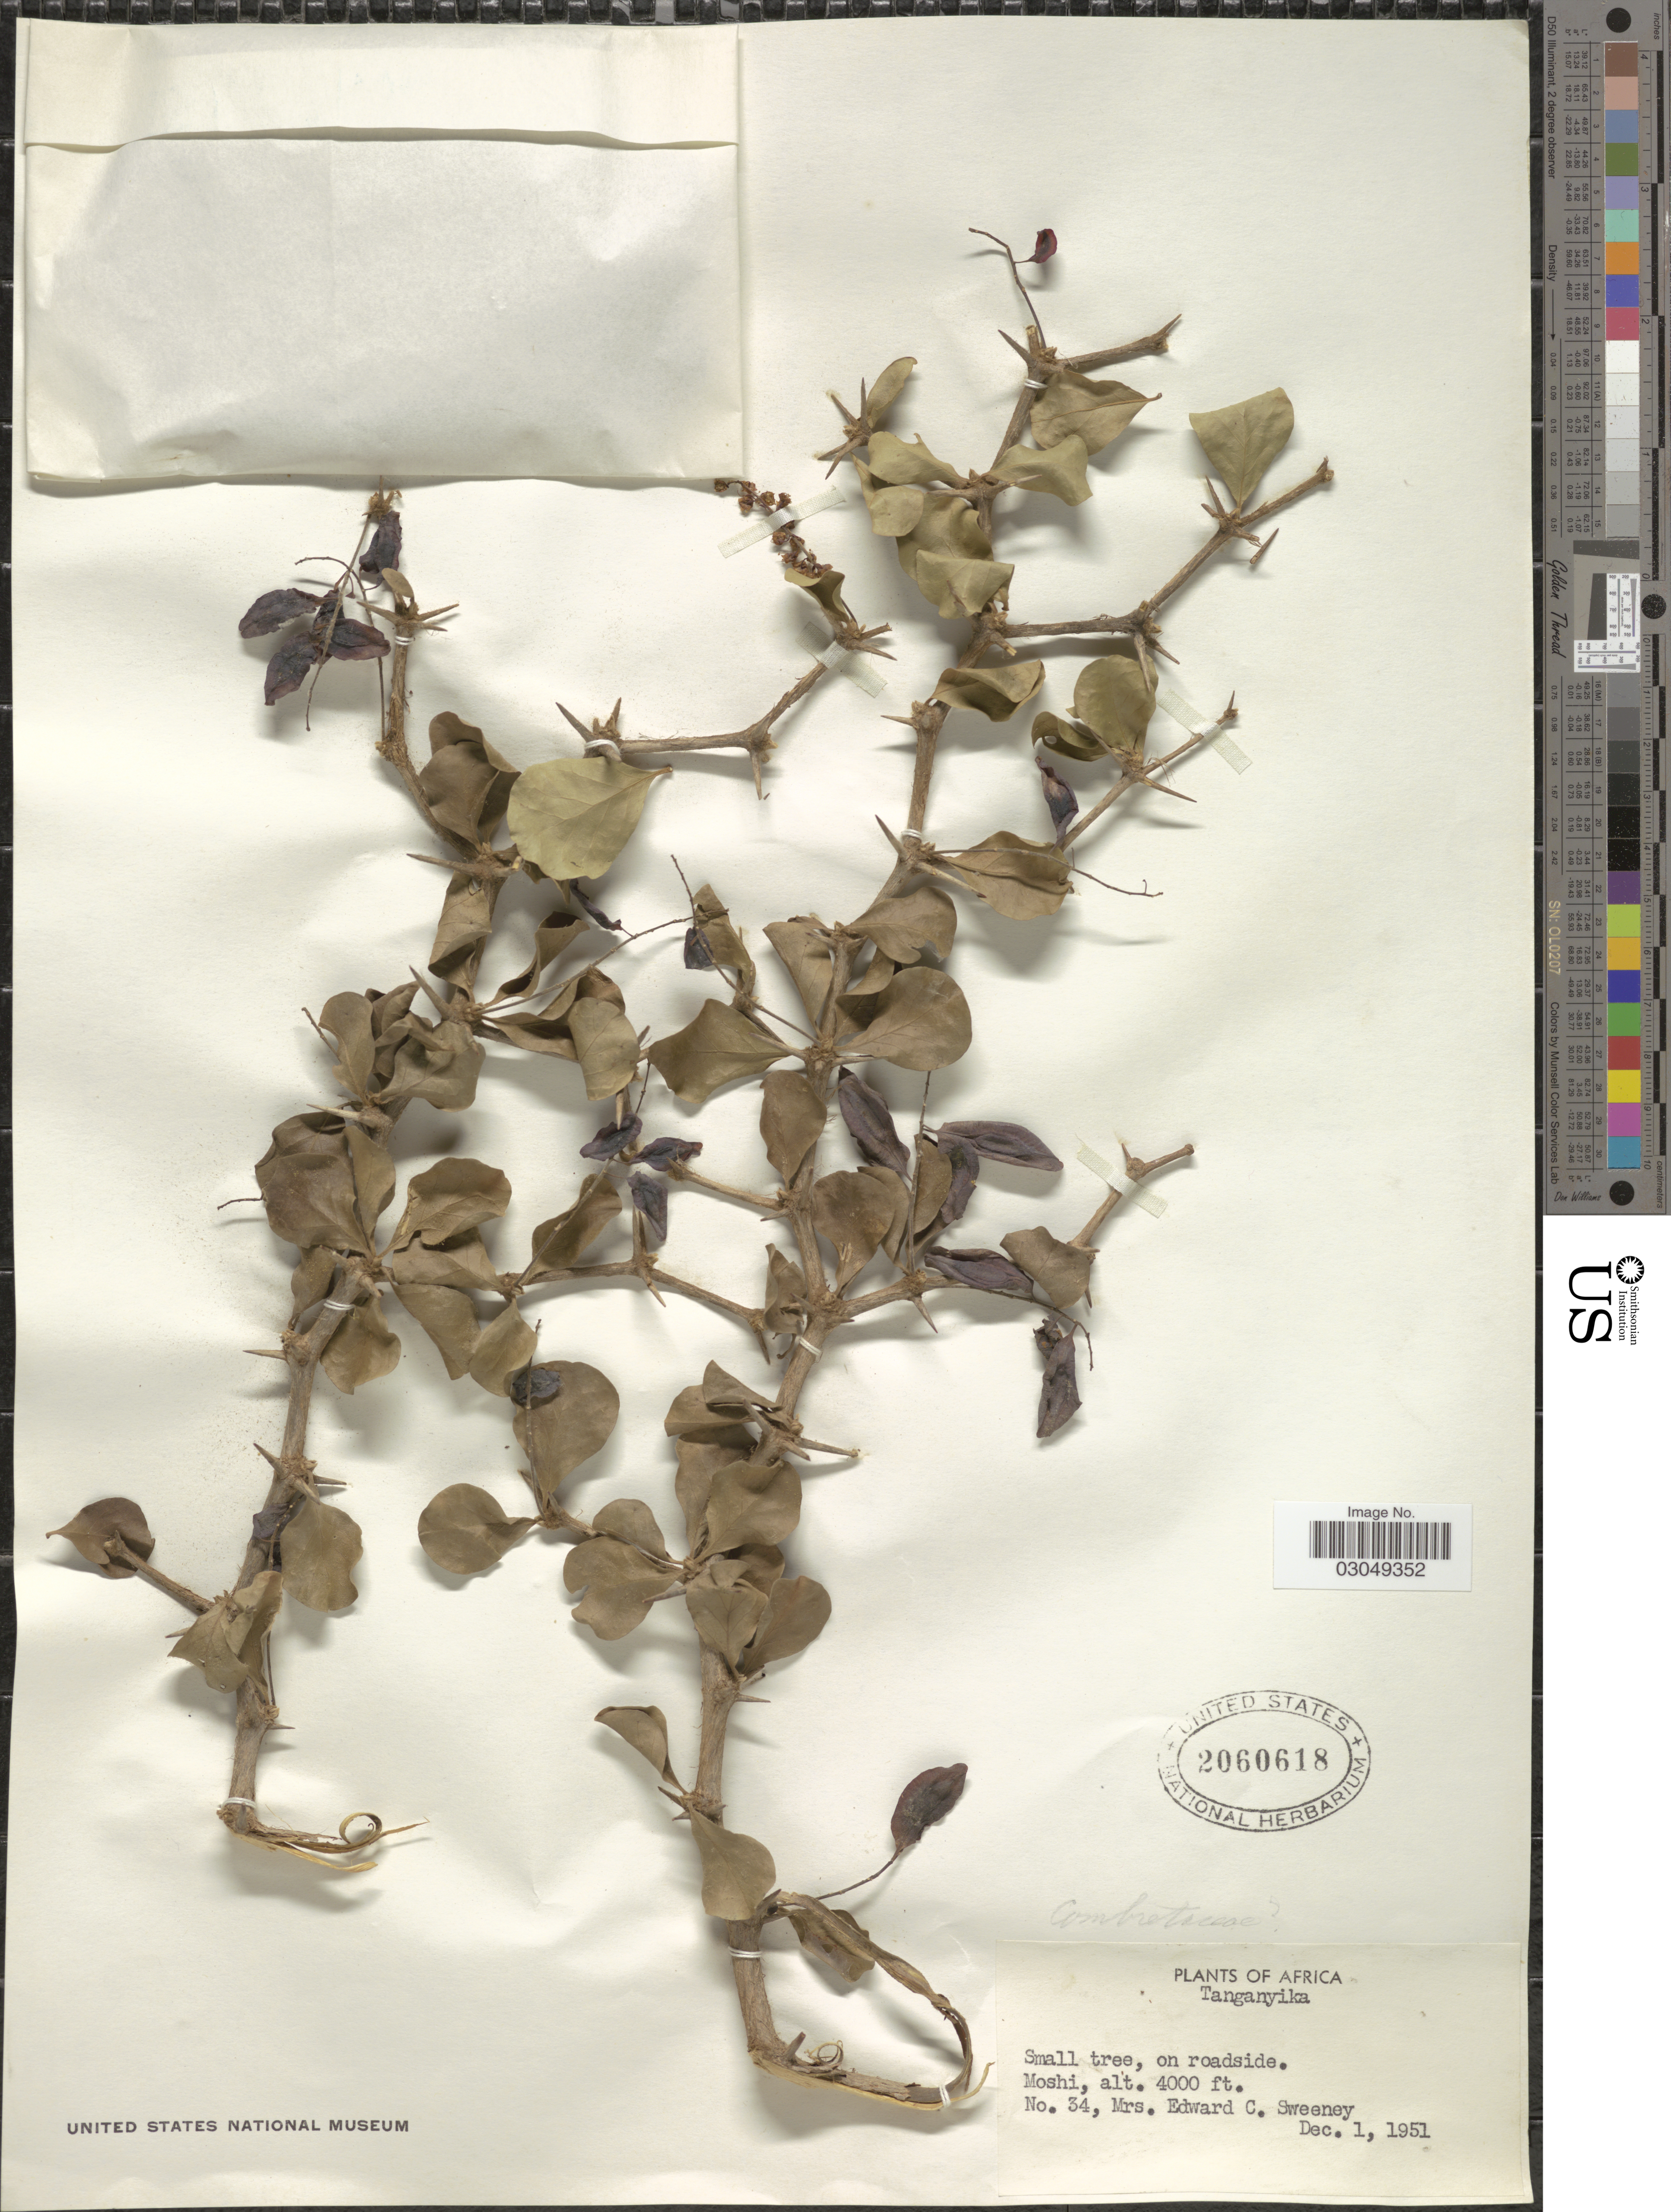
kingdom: Plantae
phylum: Tracheophyta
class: Magnoliopsida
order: Myrtales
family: Combretaceae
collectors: E. Sweeney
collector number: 34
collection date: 1951-12-01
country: Tanzania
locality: Tanganyika. Moshi.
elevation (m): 1219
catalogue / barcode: US 2060618